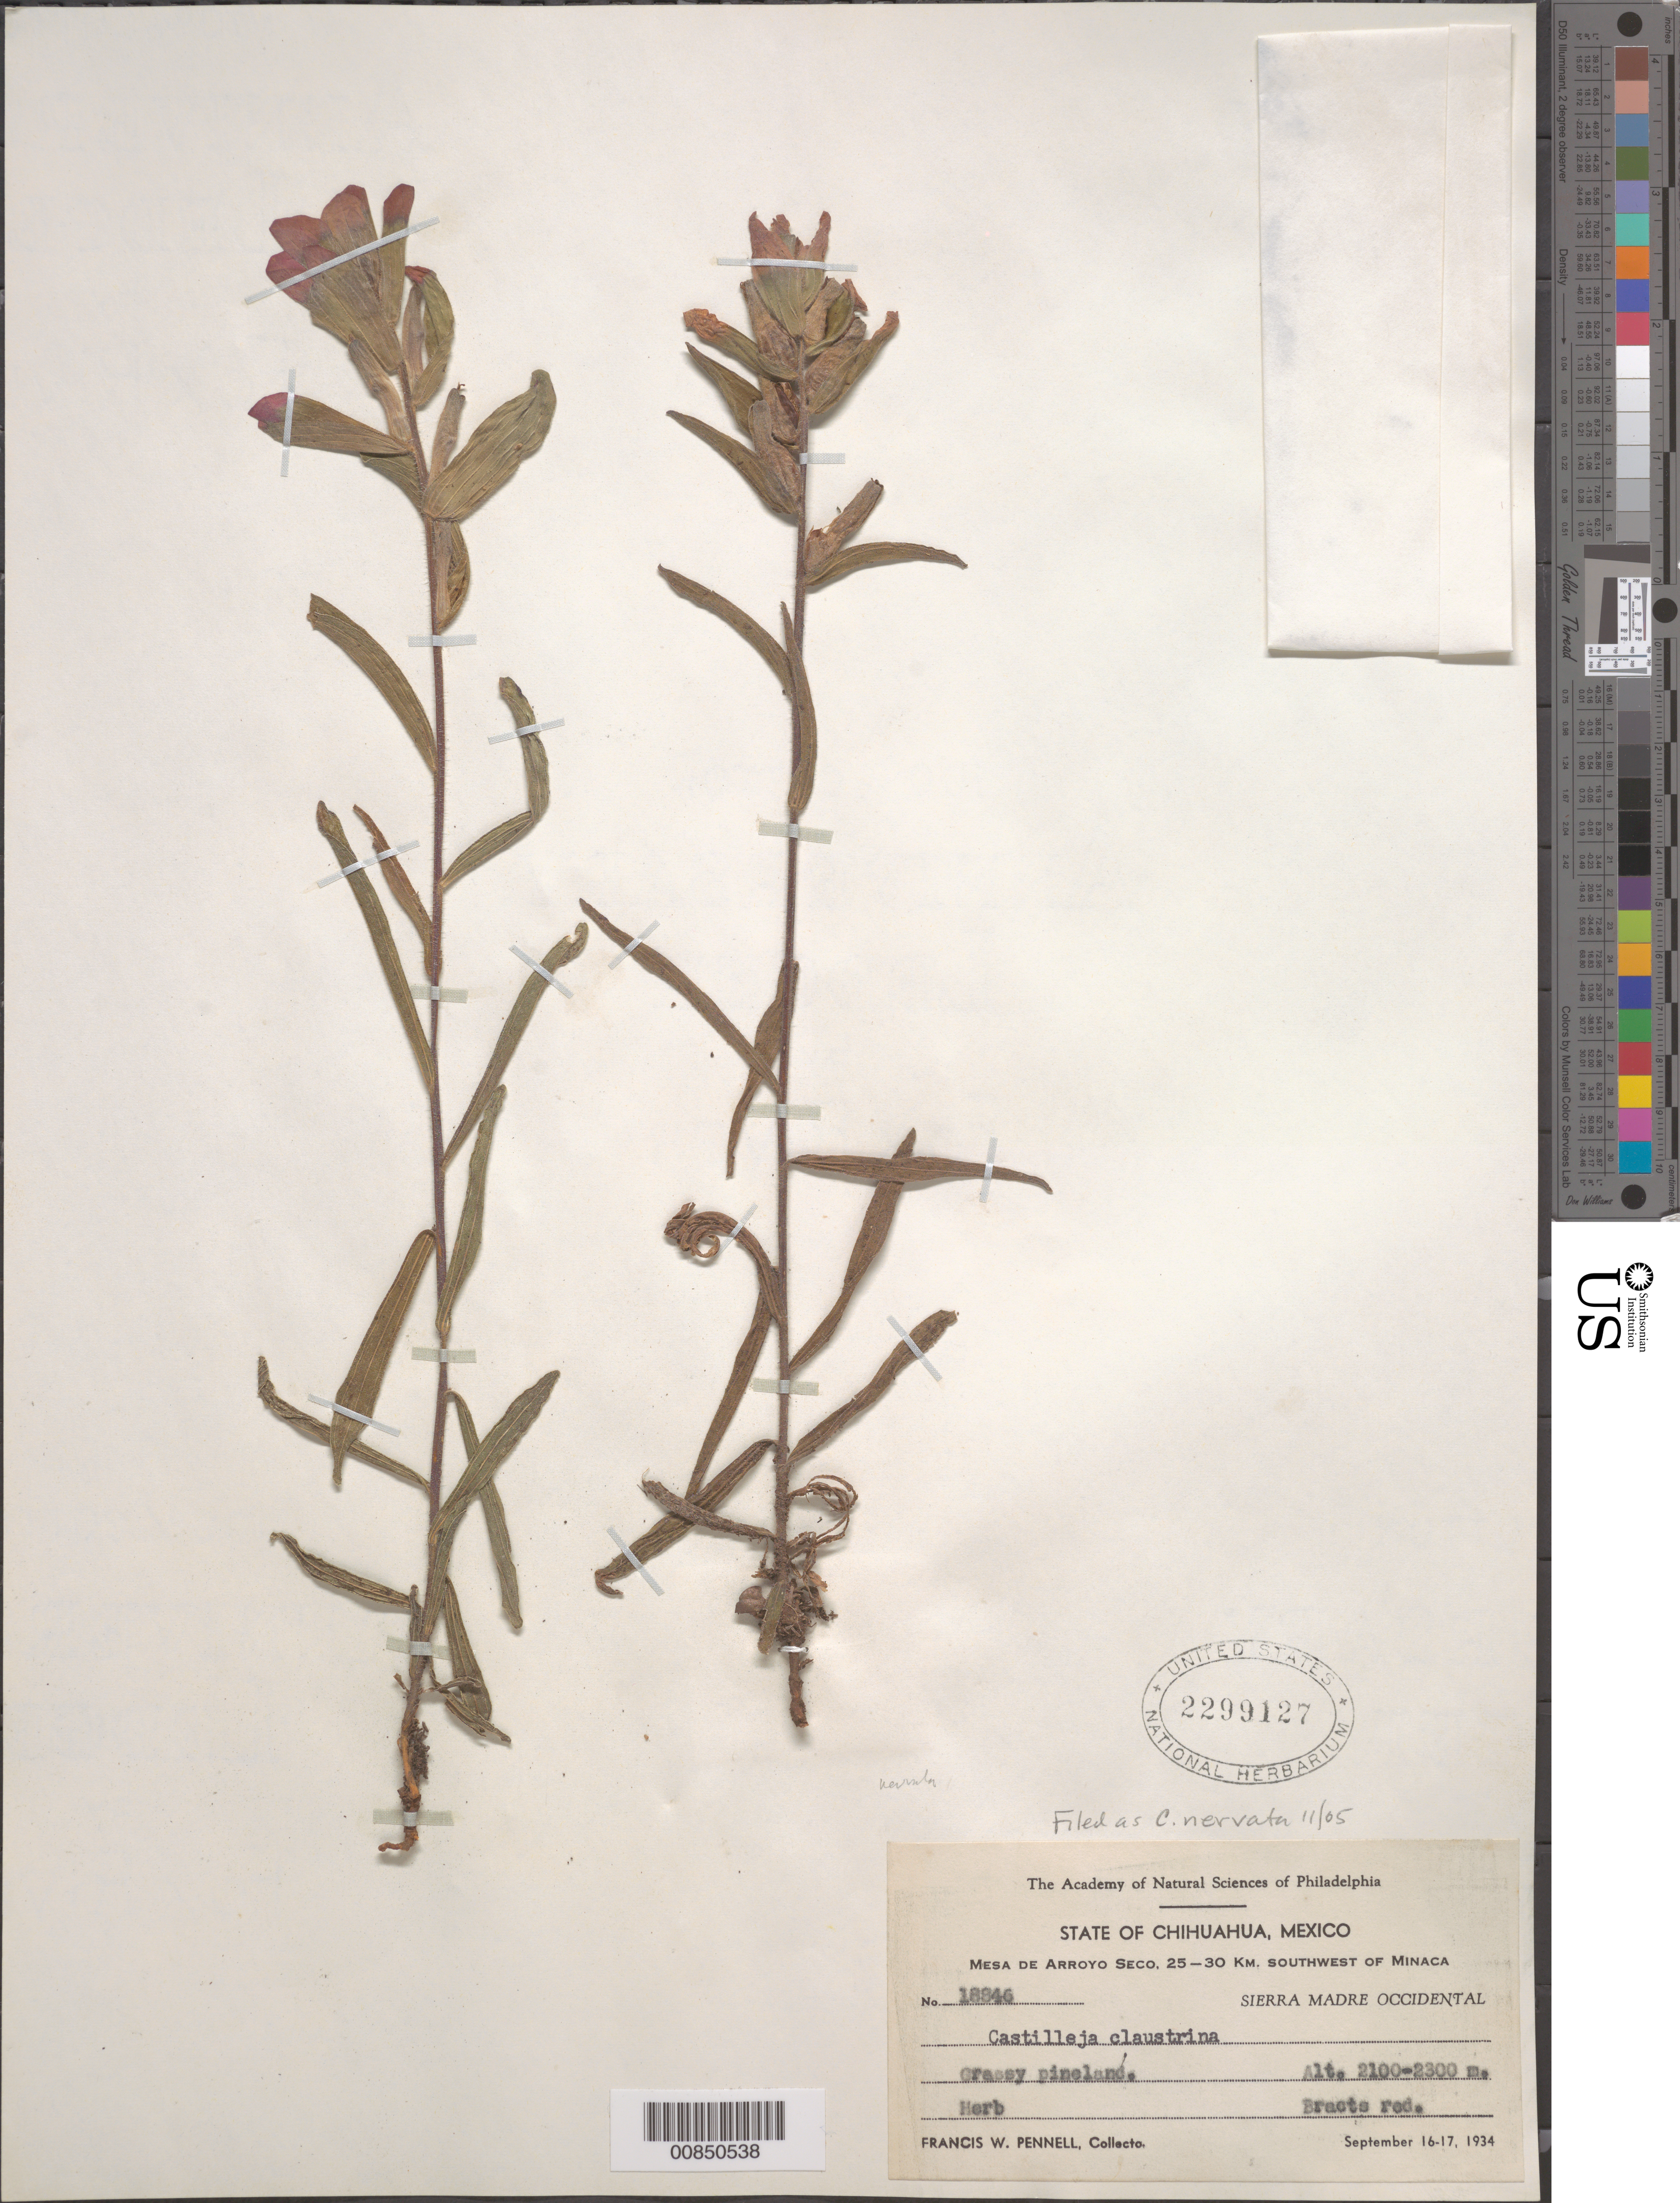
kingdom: Plantae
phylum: Tracheophyta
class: Magnoliopsida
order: Lamiales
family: Orobanchaceae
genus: Castilleja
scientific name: Castilleja nervata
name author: Eastw.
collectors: F. W. Pennell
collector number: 18846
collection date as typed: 16 Sep 1934 to 17 Sep 1934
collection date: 1934-09-16/1934-09-17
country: Mexico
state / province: Chihuahua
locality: Mesa de Arroyo-Seco, 25 - 30 km. southwest of Miñaca. Sierra Madre Occidental, Chihuahua.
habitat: Grassy pineland.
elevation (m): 2300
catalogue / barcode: US 2299127